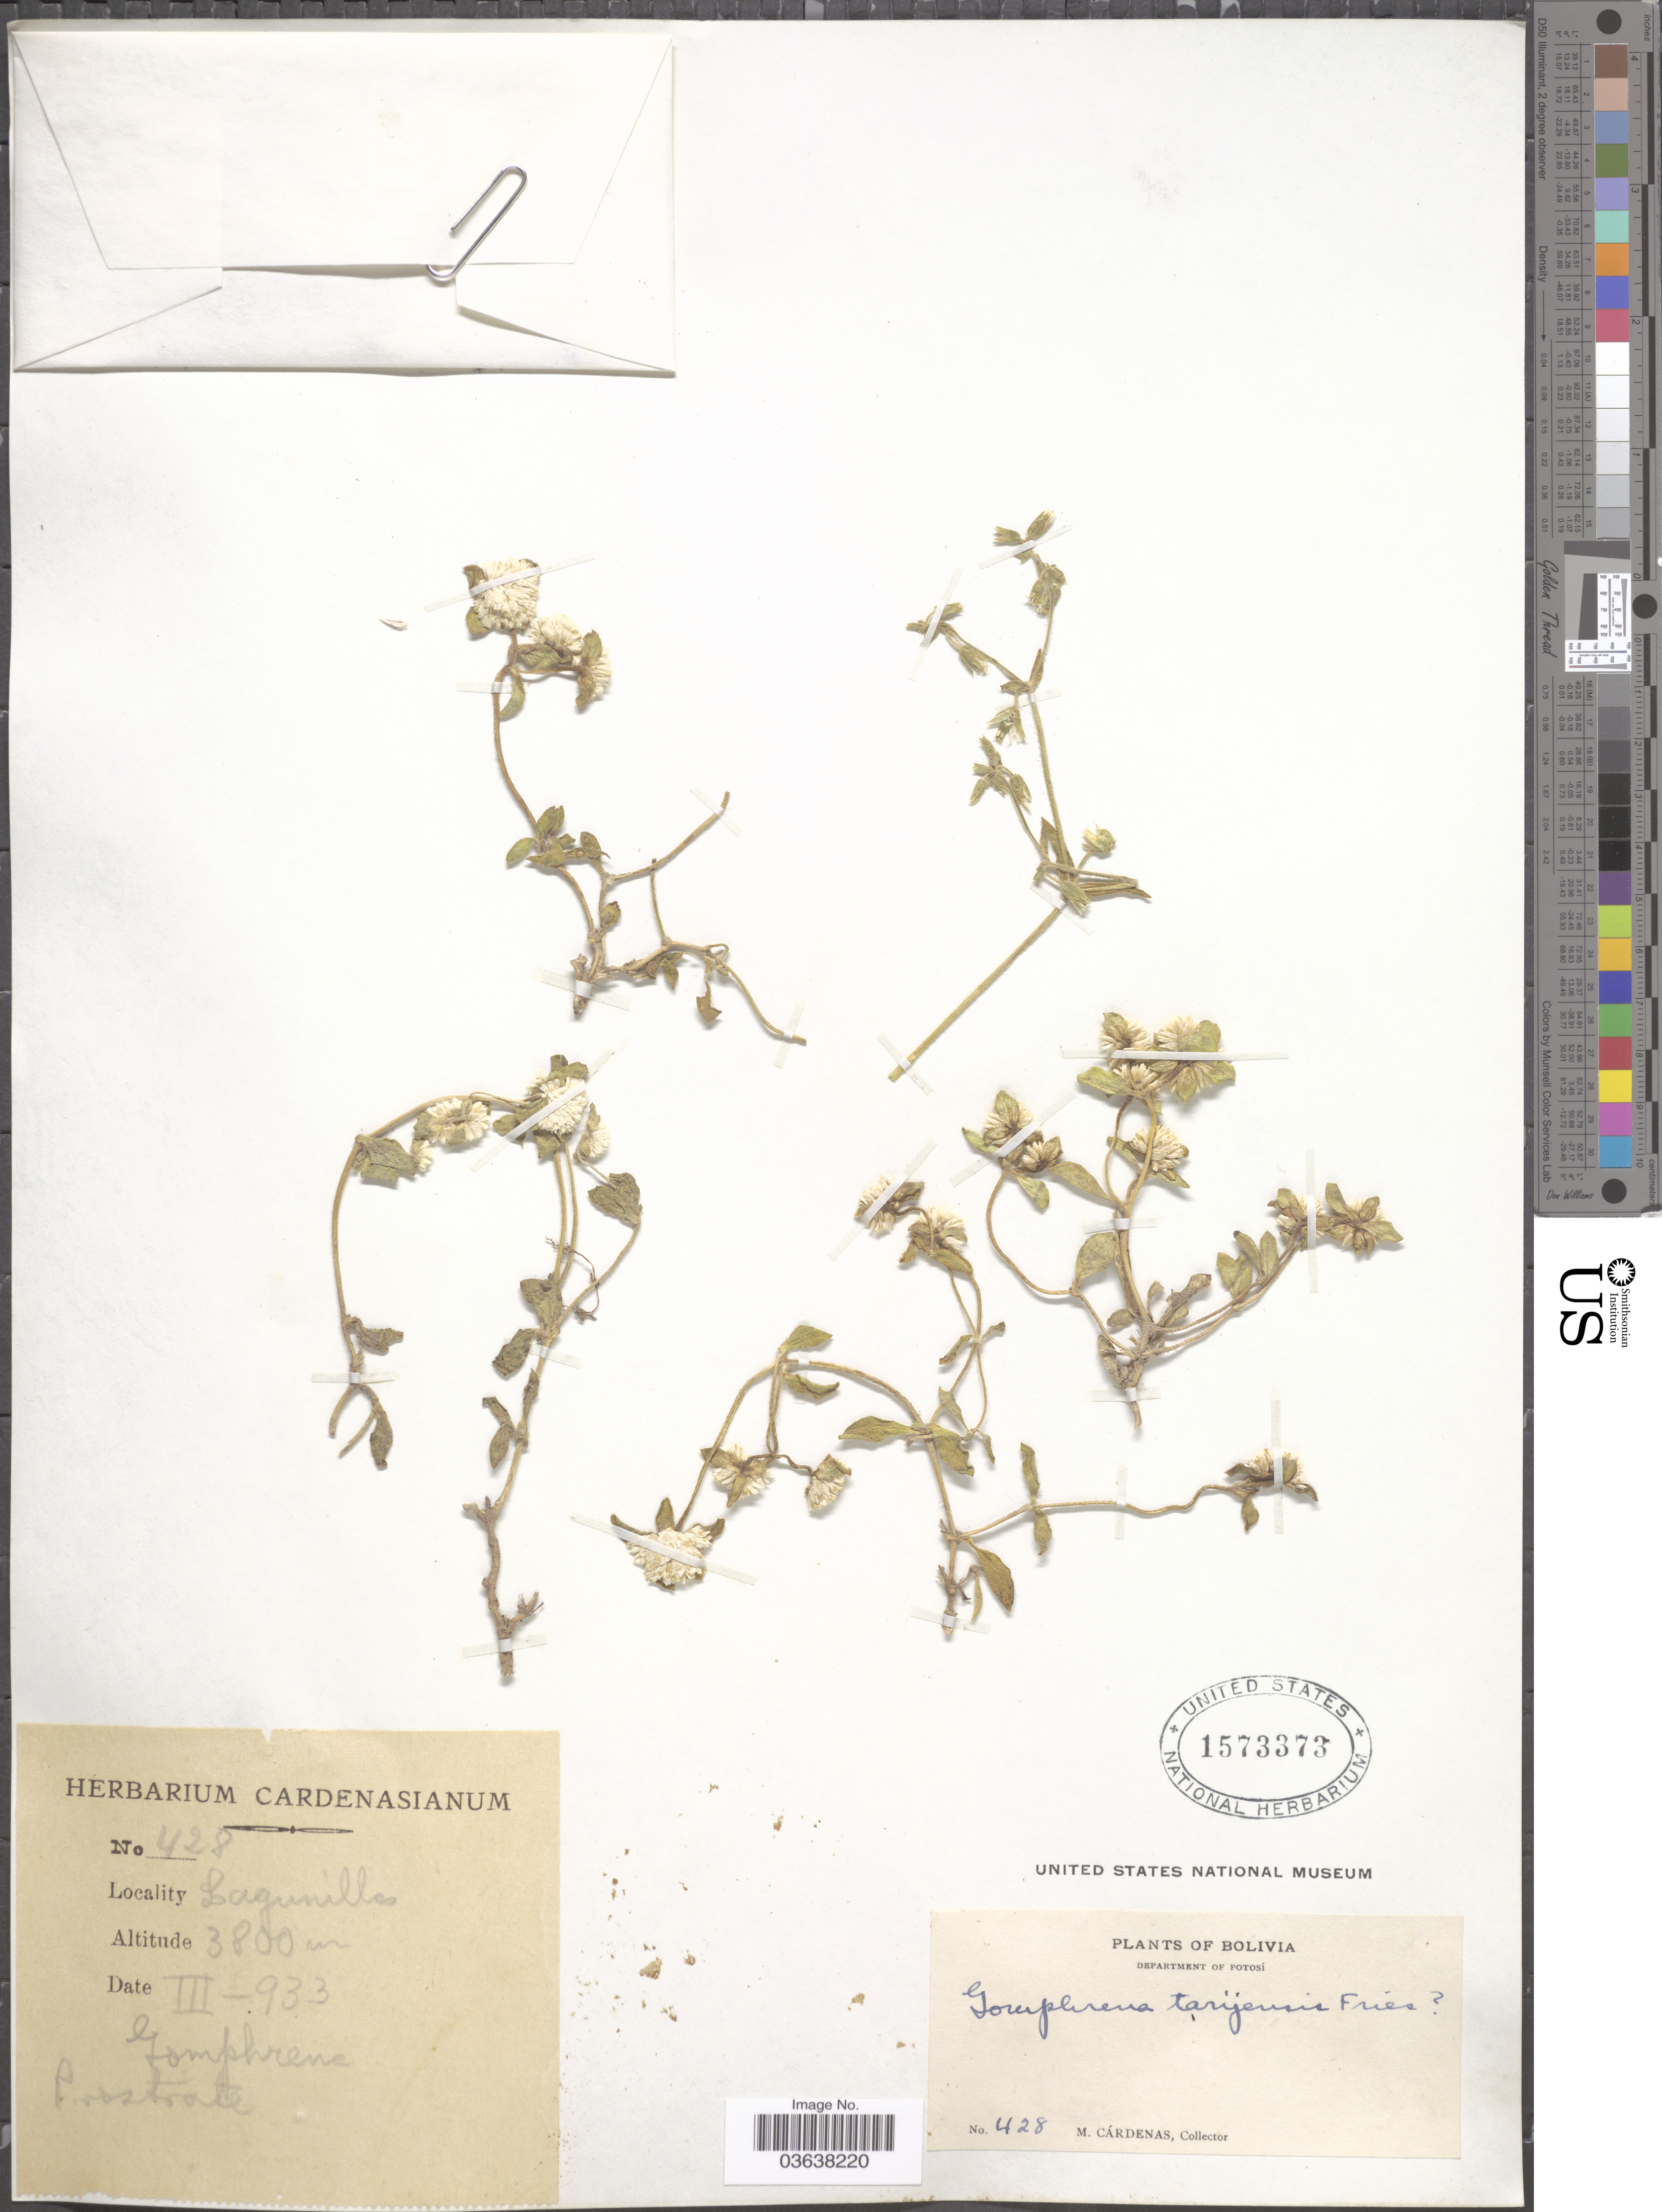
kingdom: Plantae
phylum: Tracheophyta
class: Magnoliopsida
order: Caryophyllales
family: Amaranthaceae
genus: Gomphrena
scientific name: Gomphrena tarijensis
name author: R.E. Fr.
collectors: M. Cárdenas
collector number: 428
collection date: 1933-03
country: Bolivia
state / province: Potosi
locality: Department of Potosi. Lagunillas.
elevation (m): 3800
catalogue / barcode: US 1573373